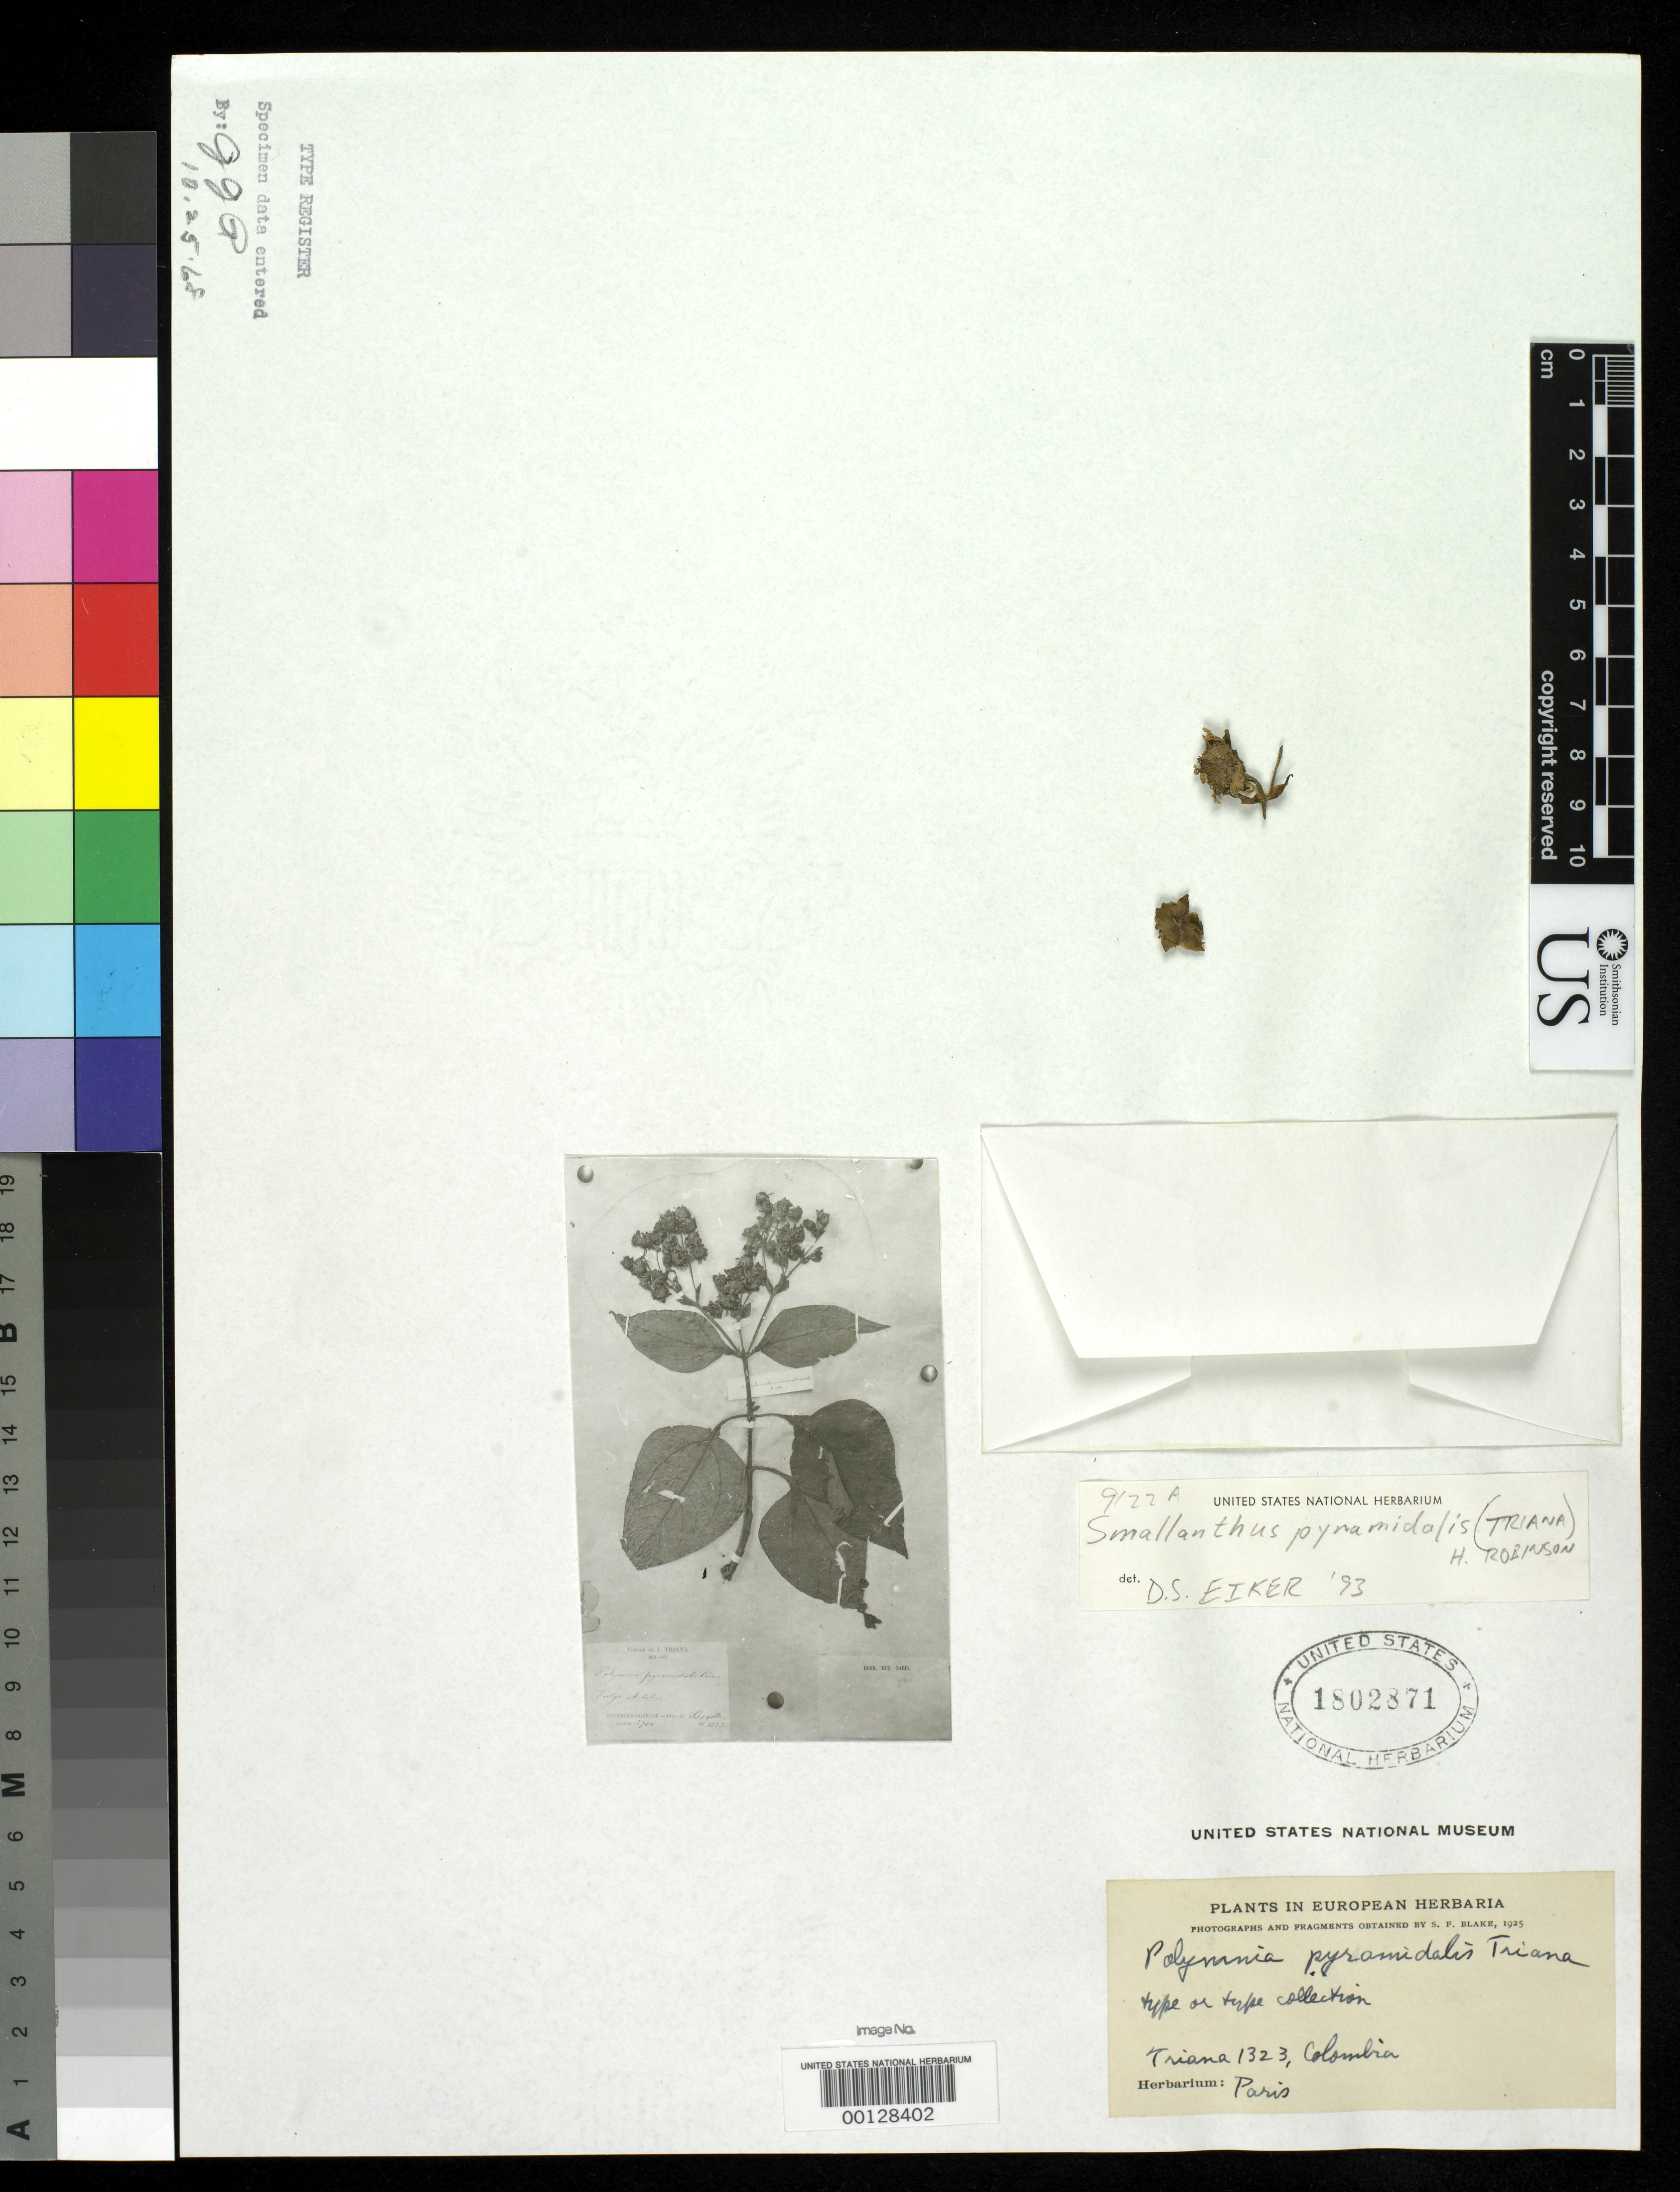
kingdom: Plantae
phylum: Tracheophyta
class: Magnoliopsida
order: Asterales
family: Asteraceae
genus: Polymnia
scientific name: Polymnia pyramidalis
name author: Triana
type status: Type Fragment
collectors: J. J. Triana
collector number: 1323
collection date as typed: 1851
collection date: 1851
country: Colombia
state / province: Bogota D.C.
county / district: Bogotá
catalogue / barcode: US 1802871